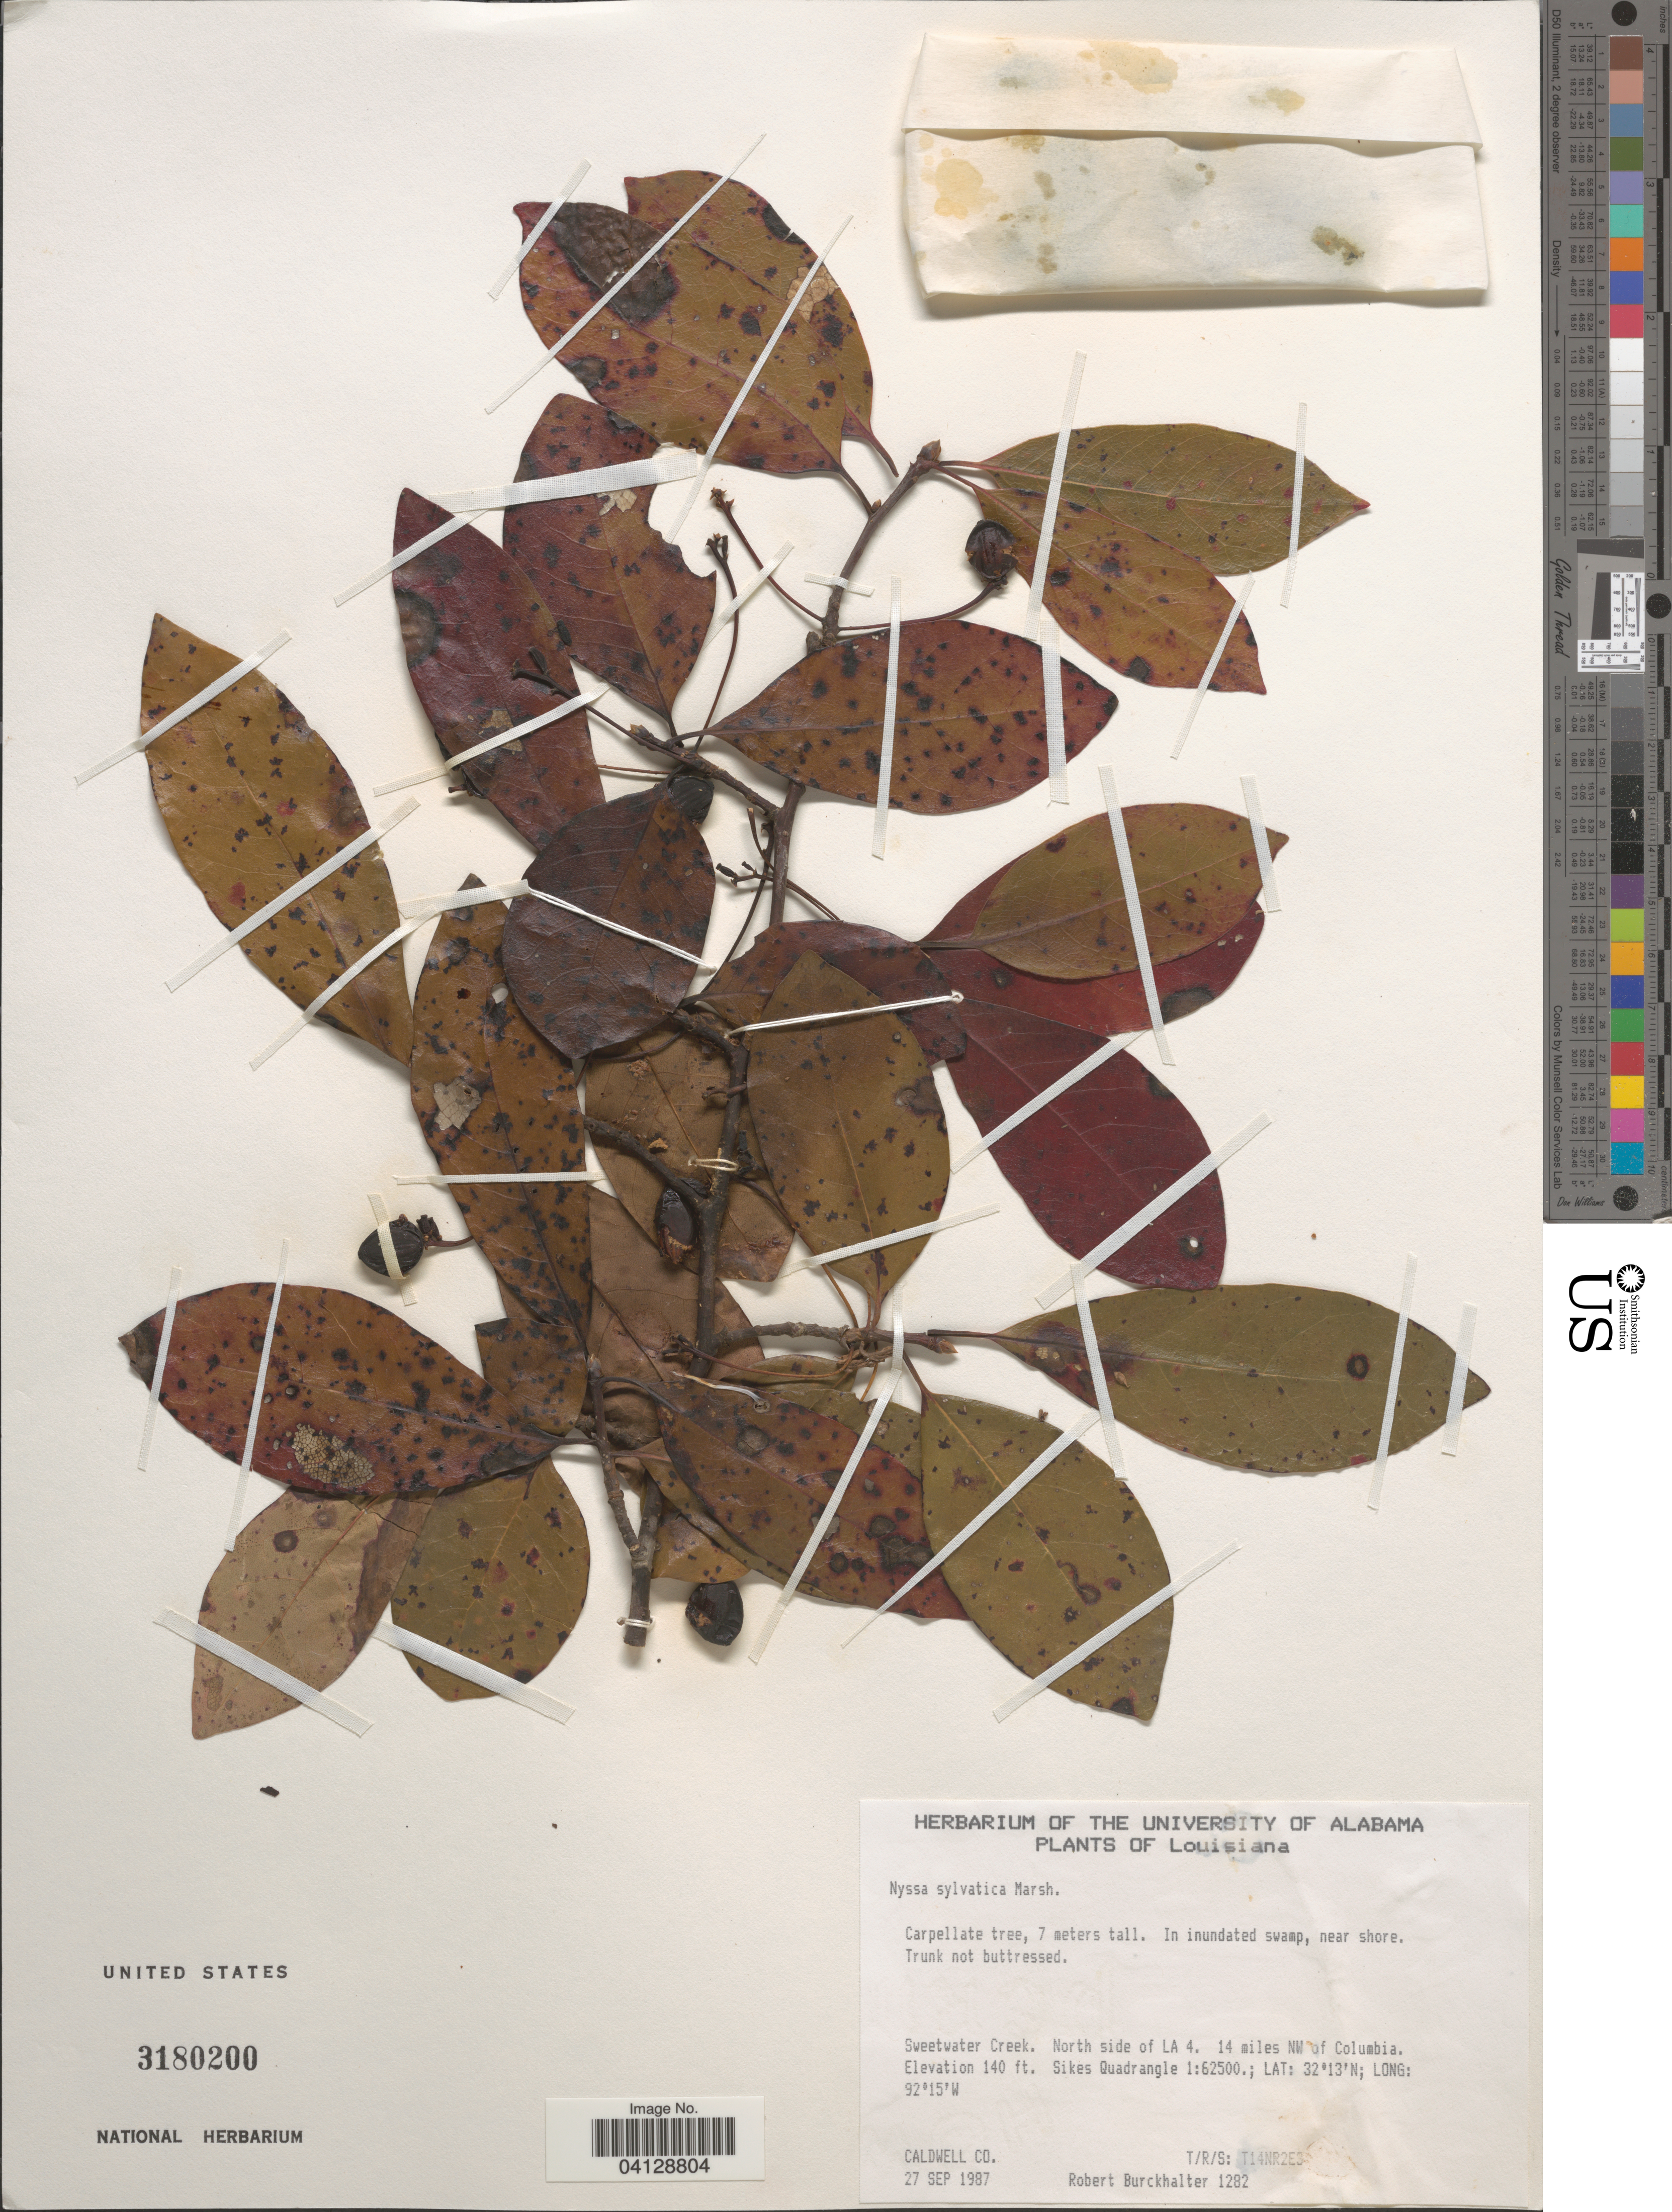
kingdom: Plantae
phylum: Tracheophyta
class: Magnoliopsida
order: Cornales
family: Nyssaceae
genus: Nyssa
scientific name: Nyssa sylvatica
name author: Marshall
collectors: R. Burckhalter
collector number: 1282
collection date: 1987-09-27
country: United States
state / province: Louisiana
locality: Sweetwater Creek. North side of LA 4. 14 miles NW of Columbia. Sikes Quadrangle 1:62500. Caldwell Co. T/R/S: T14NR2E3.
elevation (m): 43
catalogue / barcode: US 3180200